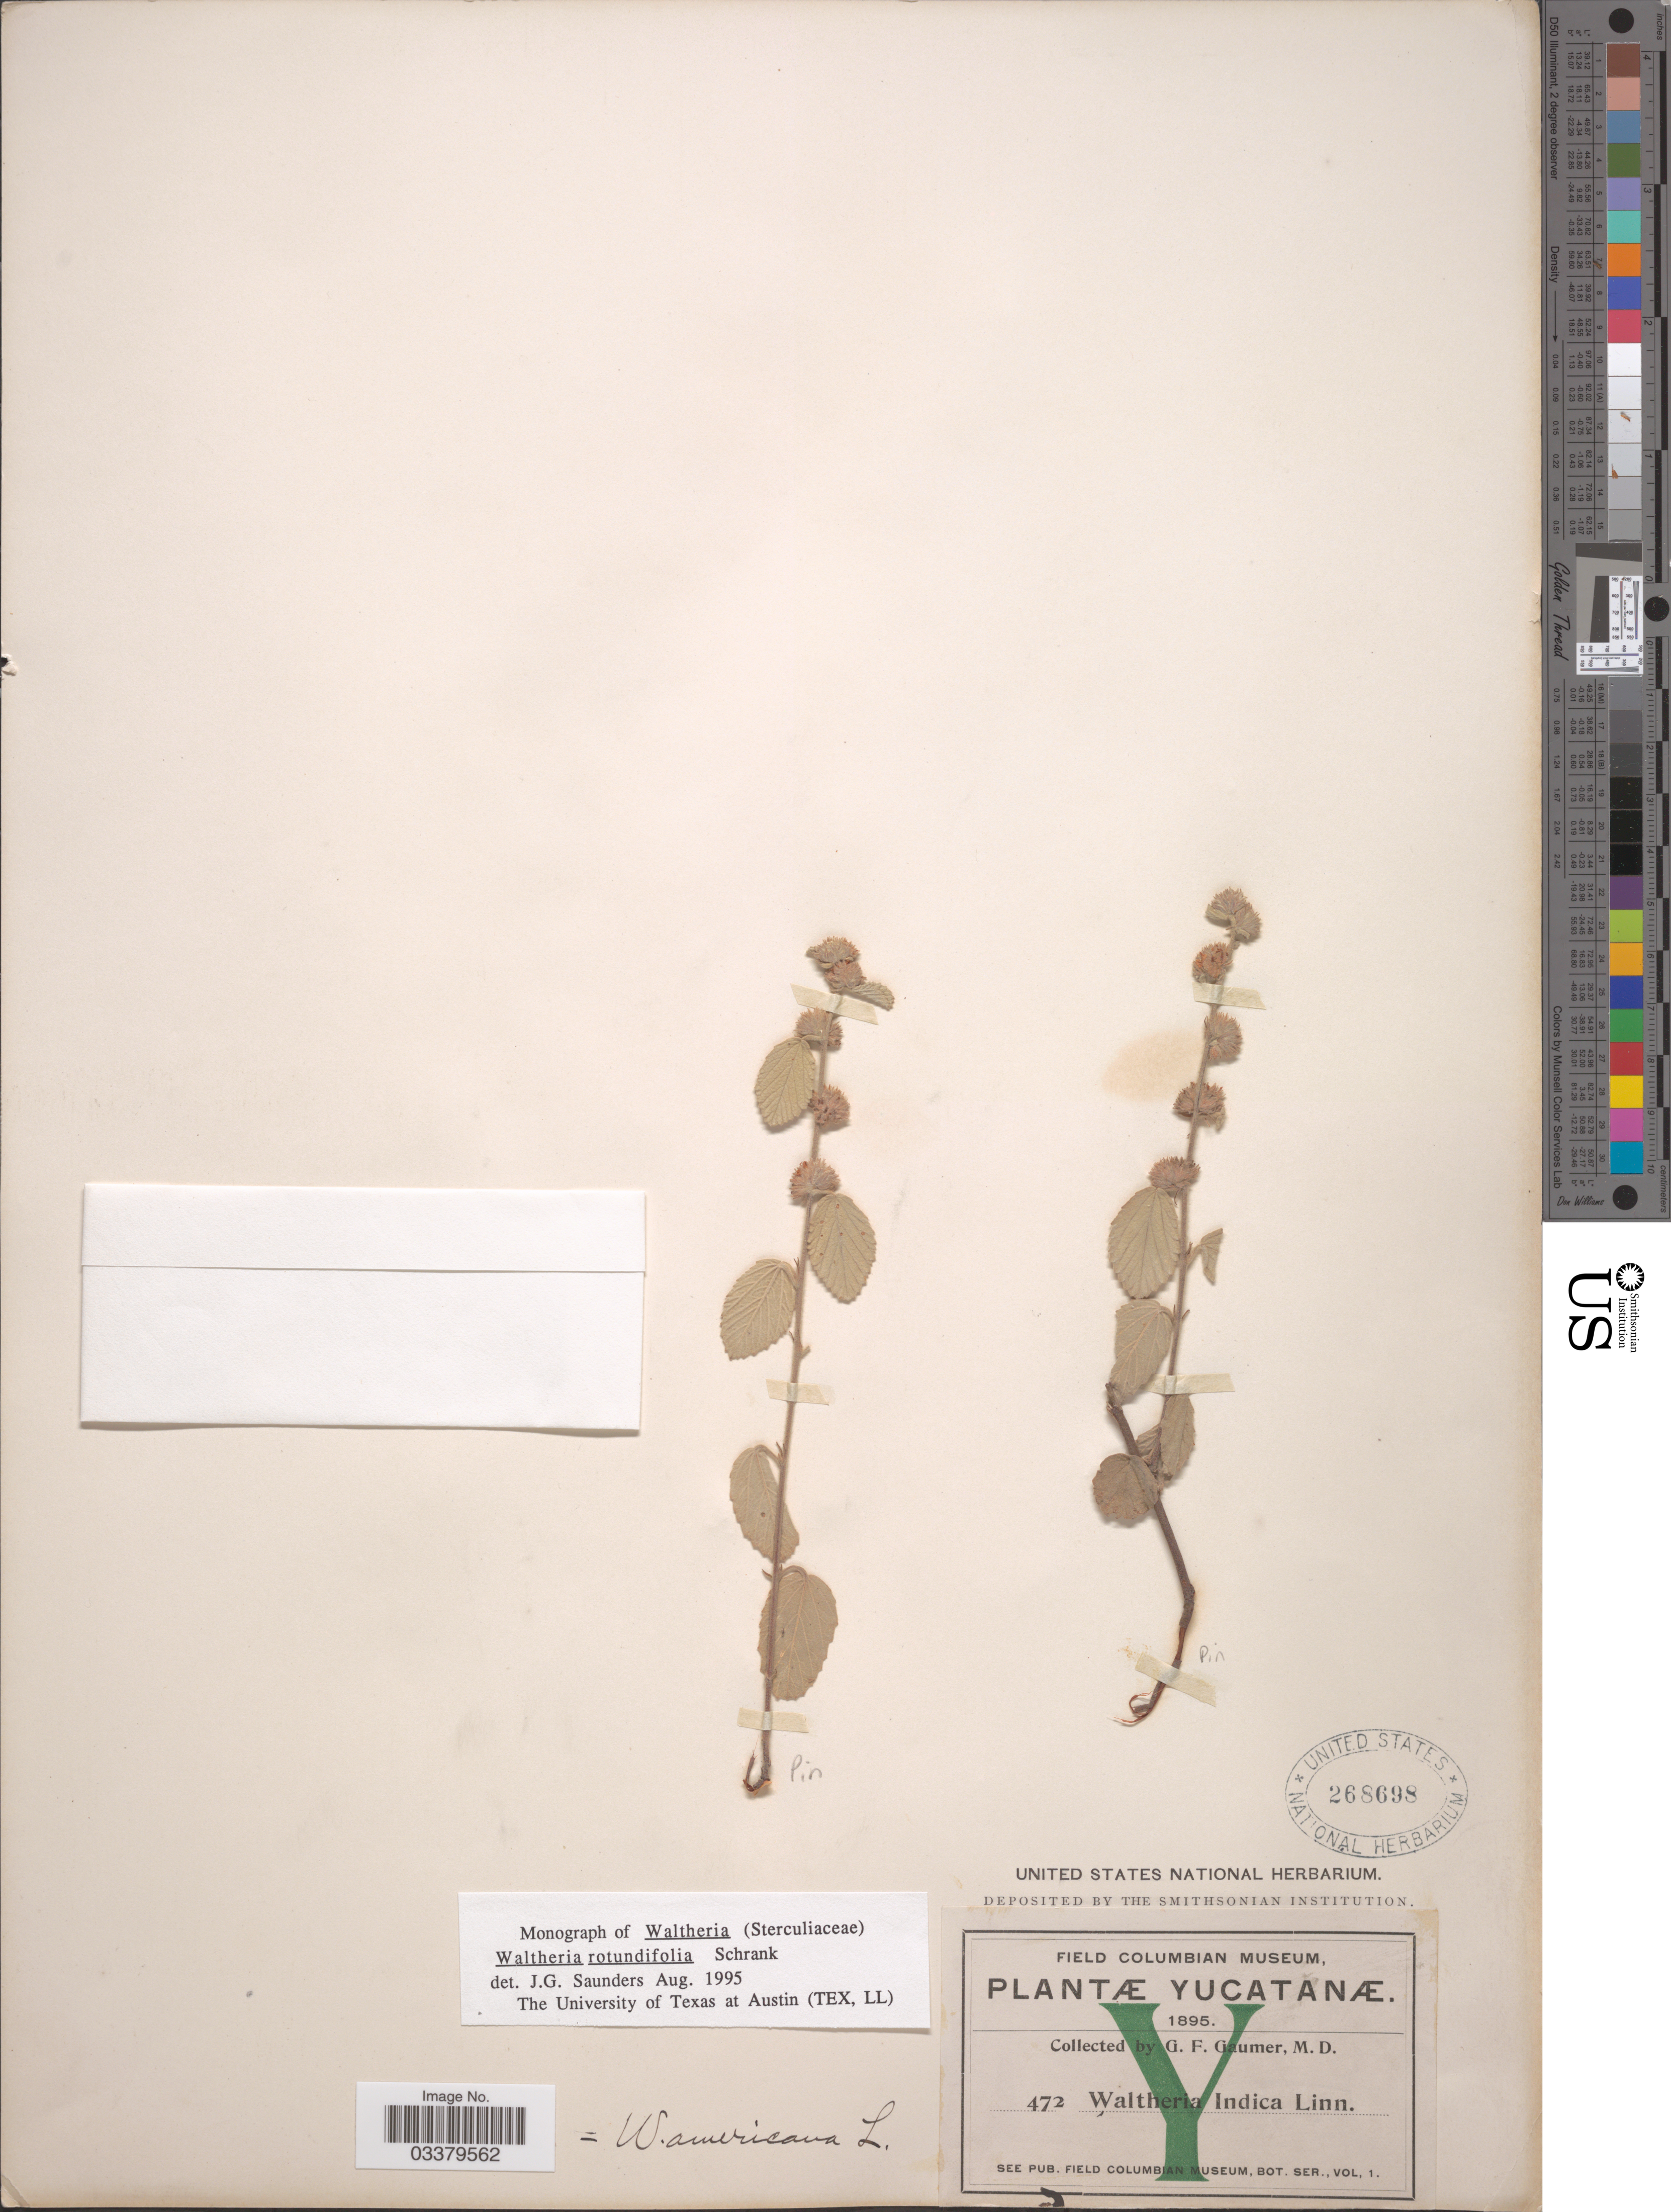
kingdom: Plantae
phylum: Tracheophyta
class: Magnoliopsida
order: Malvales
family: Malvaceae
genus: Waltheria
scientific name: Waltheria rotundifolia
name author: Schrank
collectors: G. F. Gaumer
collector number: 472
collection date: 1895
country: Mexico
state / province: Yucatán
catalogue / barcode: US 268698